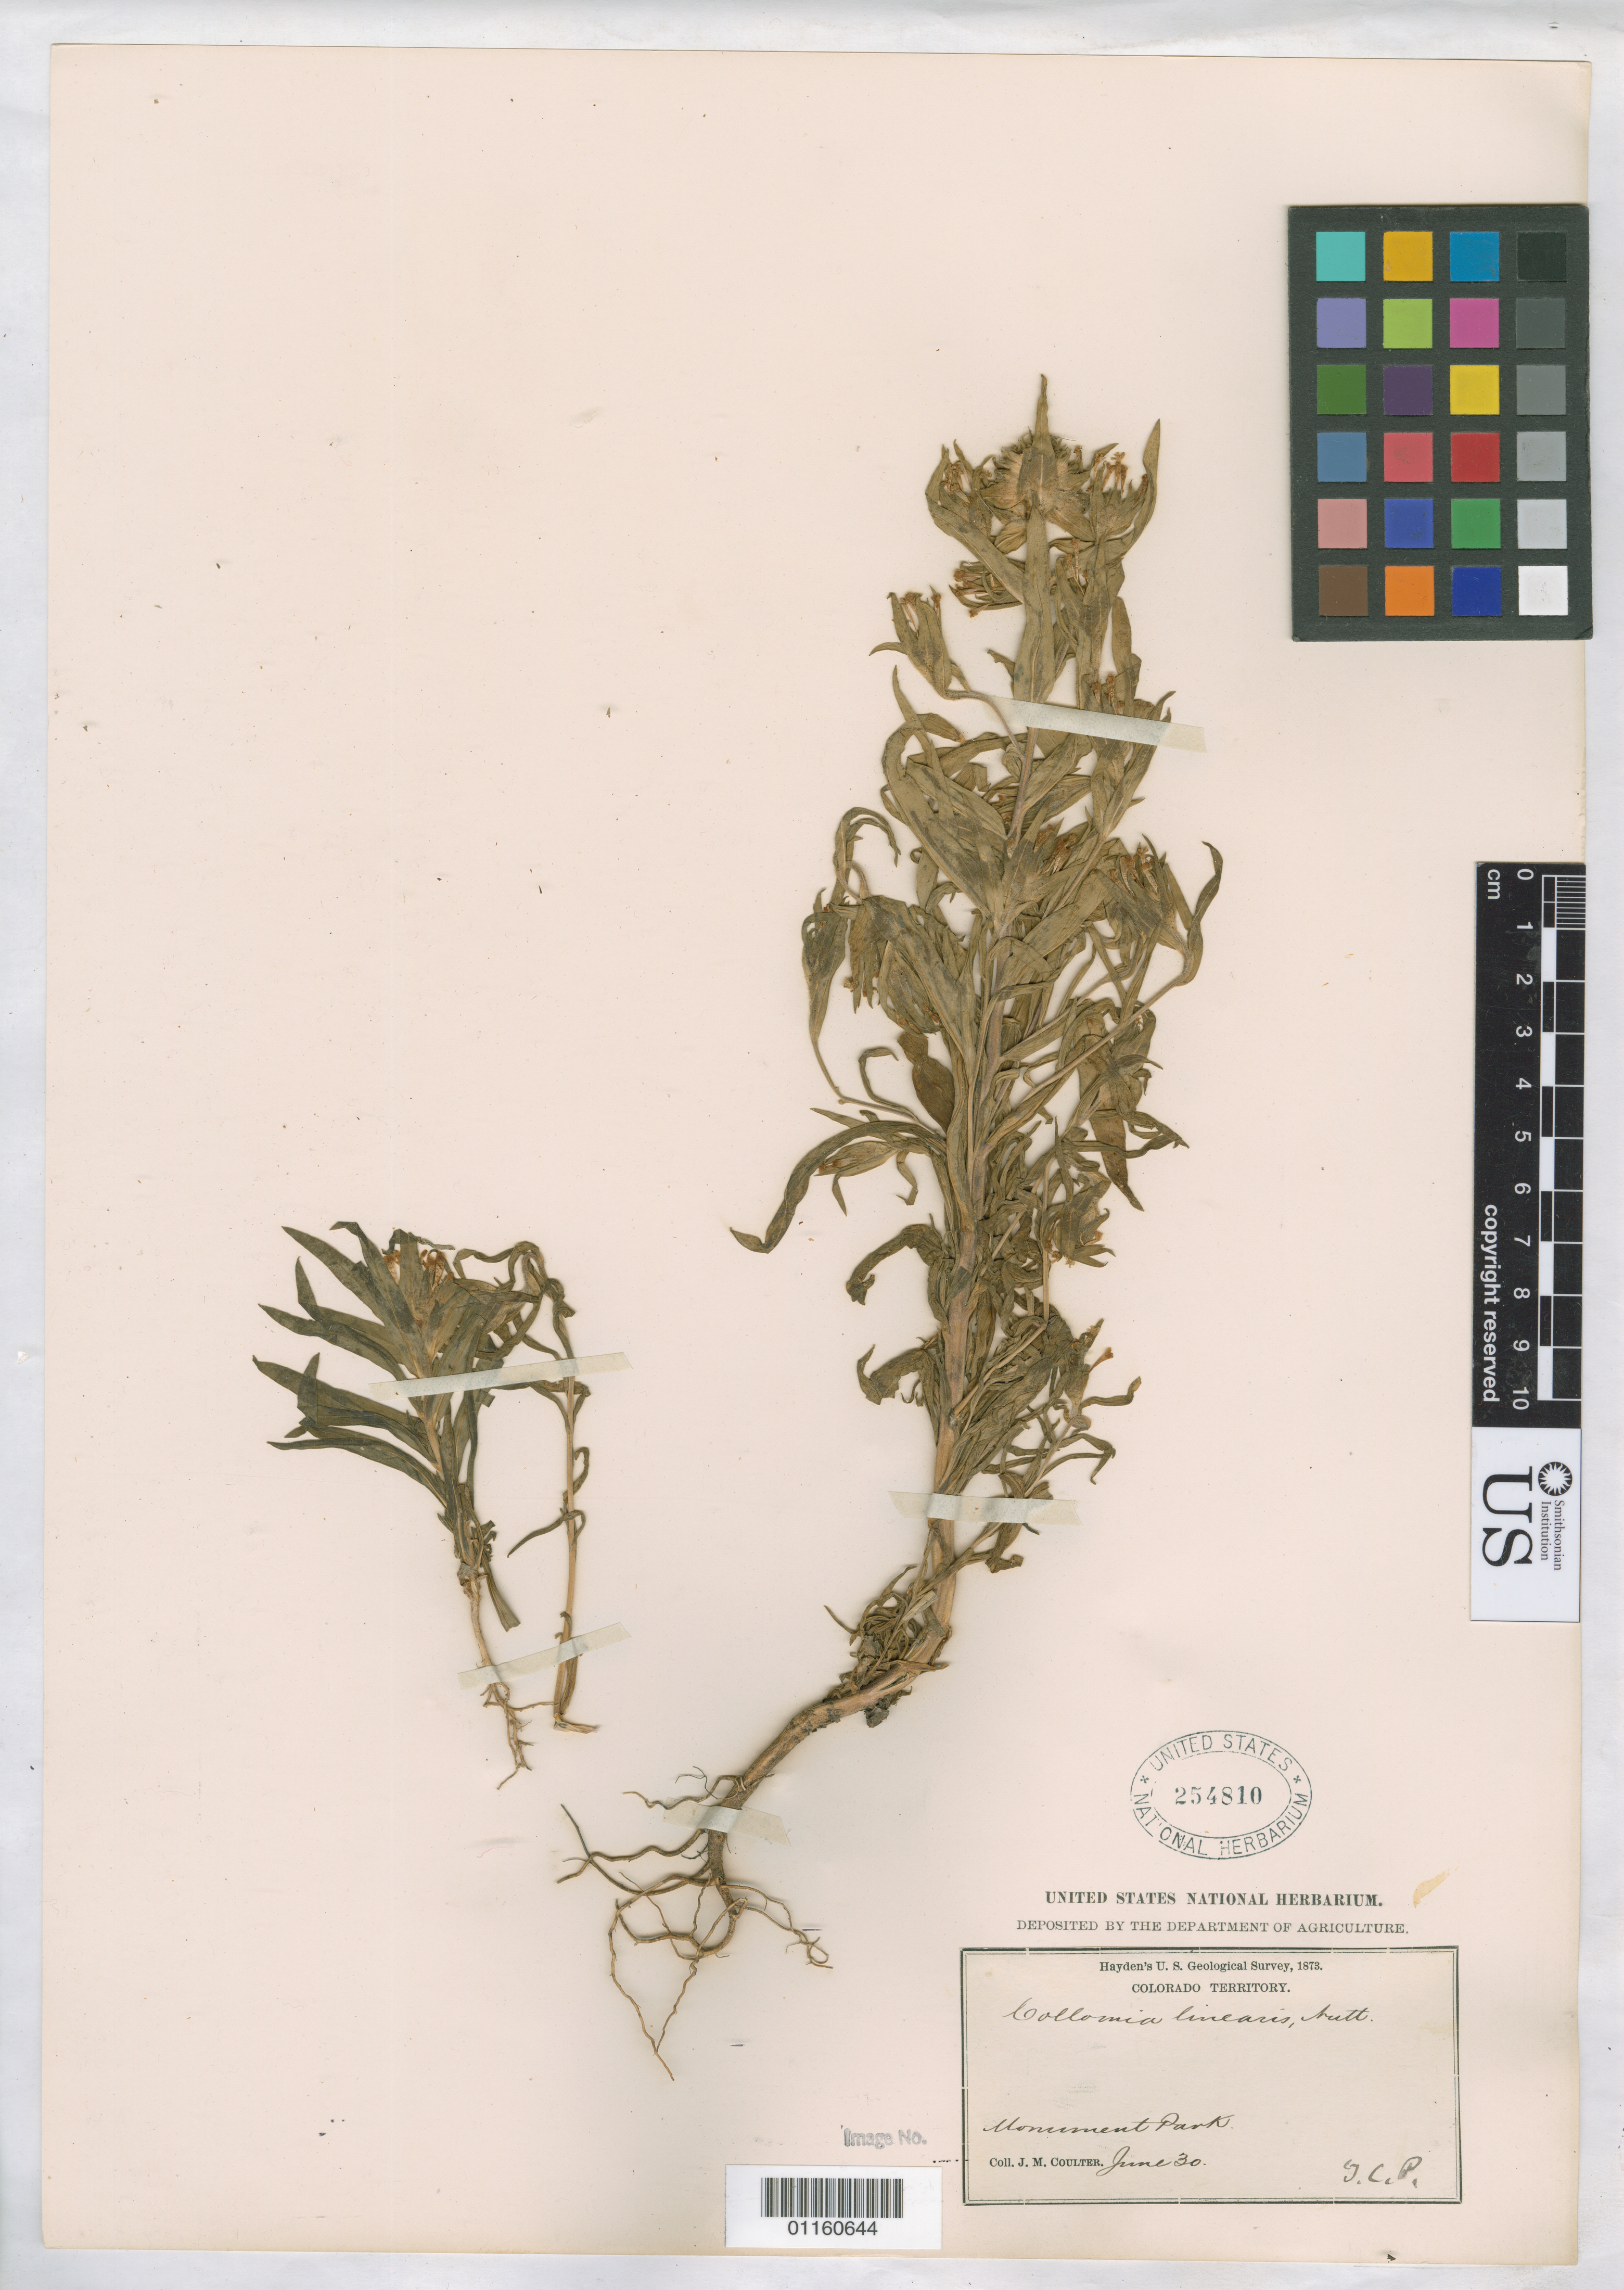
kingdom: Plantae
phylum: Tracheophyta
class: Magnoliopsida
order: Ericales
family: Polemoniaceae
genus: Collomia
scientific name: Collomia linearis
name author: Nutt.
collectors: J. M. Coulter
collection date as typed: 30 Jun 1873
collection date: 1873-06-30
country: United States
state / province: Colorado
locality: Monument Park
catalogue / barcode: US 254810